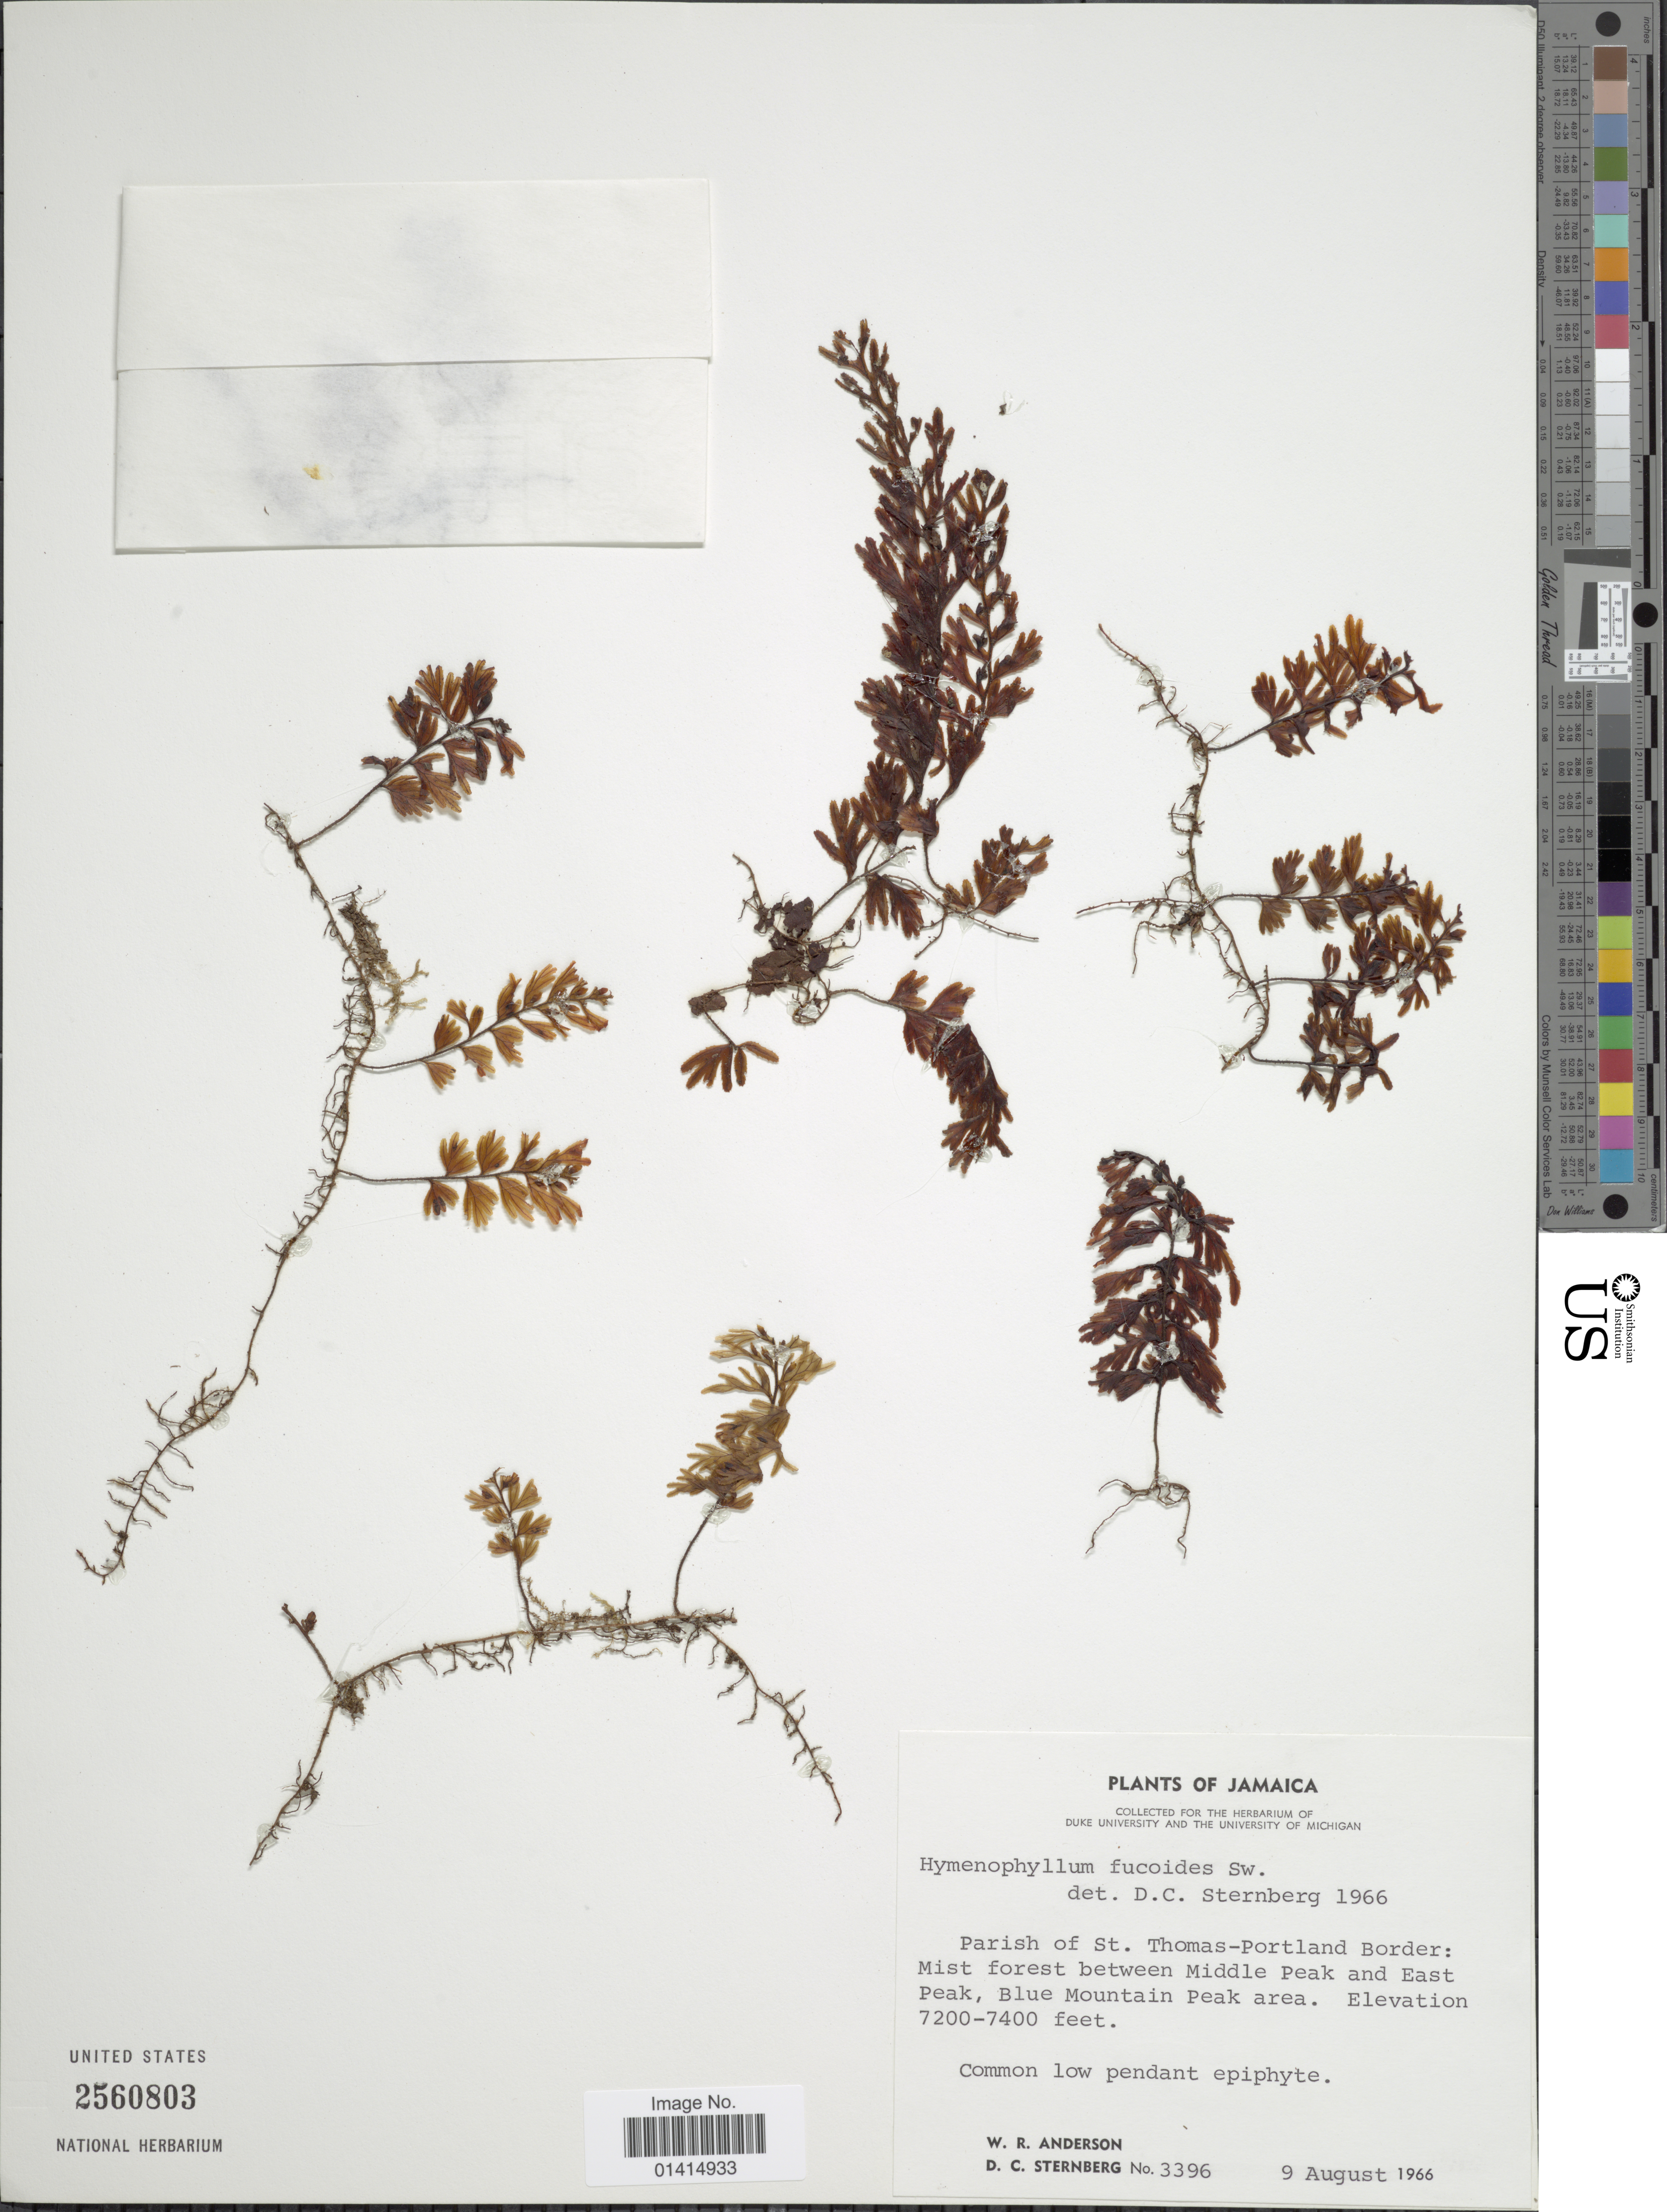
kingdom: Plantae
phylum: Tracheophyta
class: Polypodiopsida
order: Hymenophyllales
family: Hymenophyllaceae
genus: Hymenophyllum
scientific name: Hymenophyllum fucoides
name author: (Sw.) Sw.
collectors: W. Anderson & D. Sternberg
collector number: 3396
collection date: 1966-08-09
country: Jamaica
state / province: Portland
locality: Parish of St. Thomas-Portland Border: mist forest between middle Peak and East peak, Blue mountain Peak area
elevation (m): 2195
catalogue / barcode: US 2560803